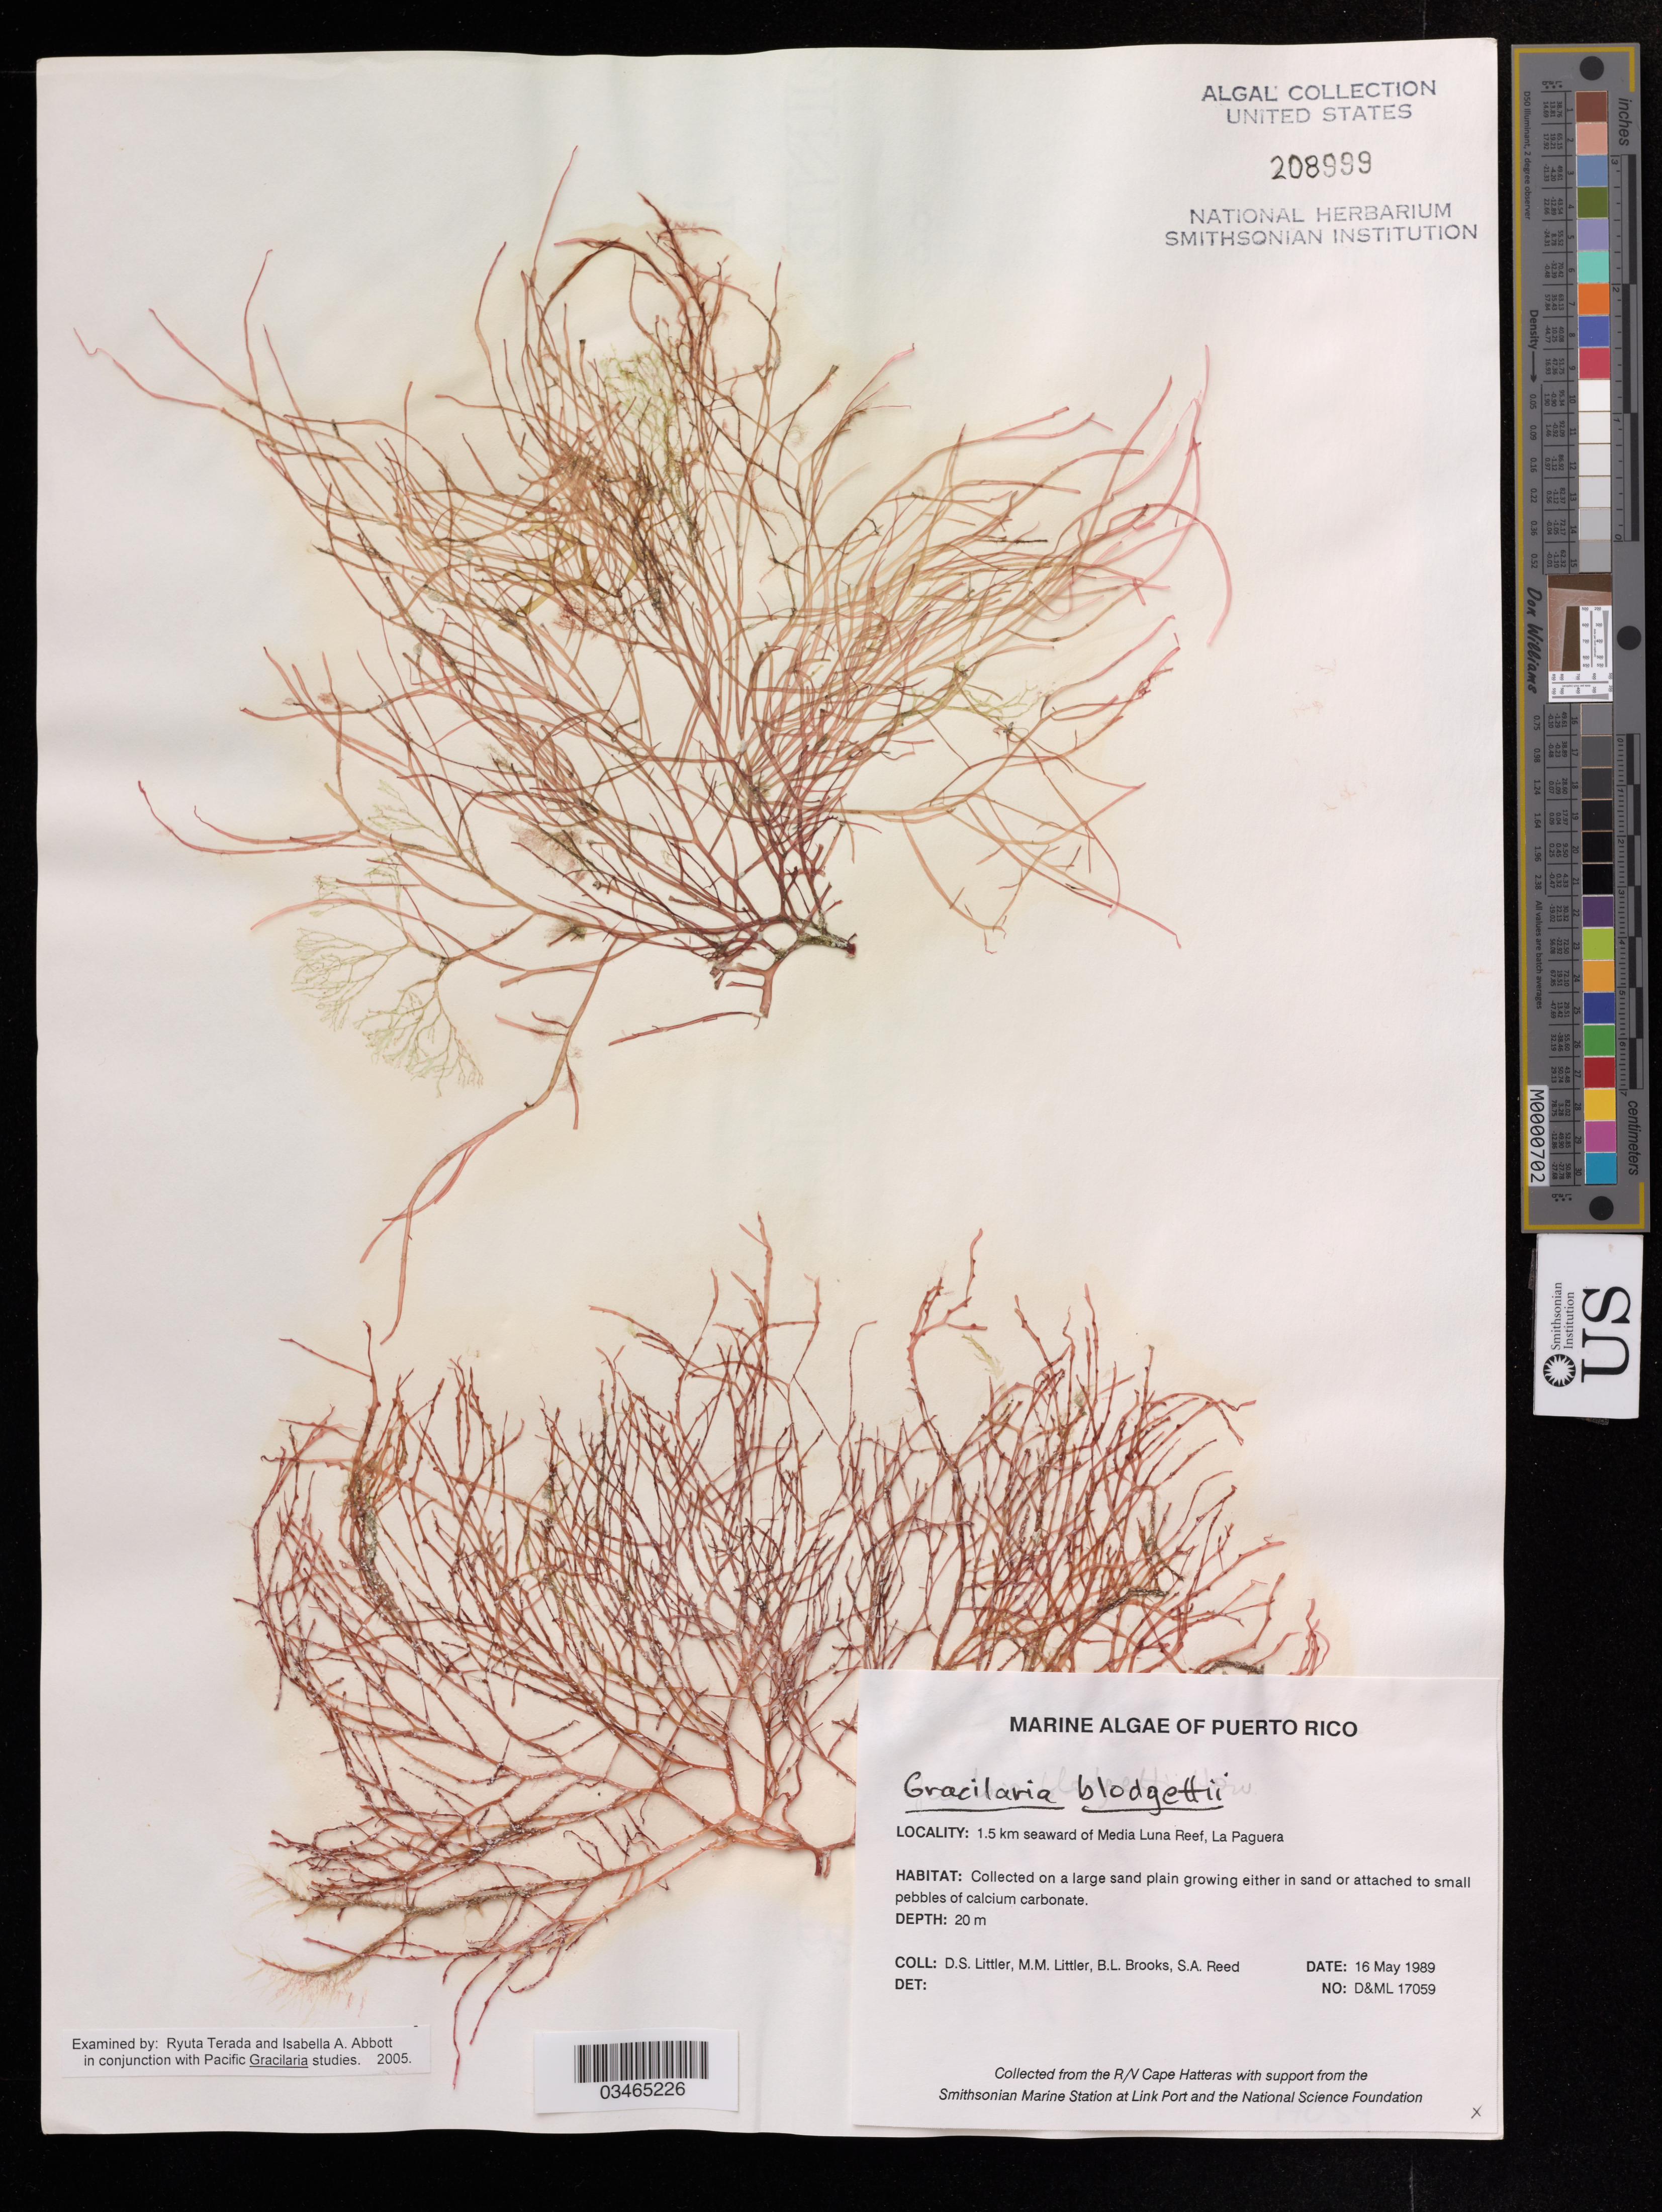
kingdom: Plantae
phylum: Rhodophyta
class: Florideophyceae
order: Gracilariales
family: Gracilariaceae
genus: Gracilaria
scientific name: Gracilaria blodgettii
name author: Harv.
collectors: D. S. Littler, M. M. Littler & B. Brooks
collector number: D&ML 17059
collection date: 1989-05-16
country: Puerto Rico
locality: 1.5 km seaward of Media Luna Reef, La Parguera.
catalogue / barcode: US 208999